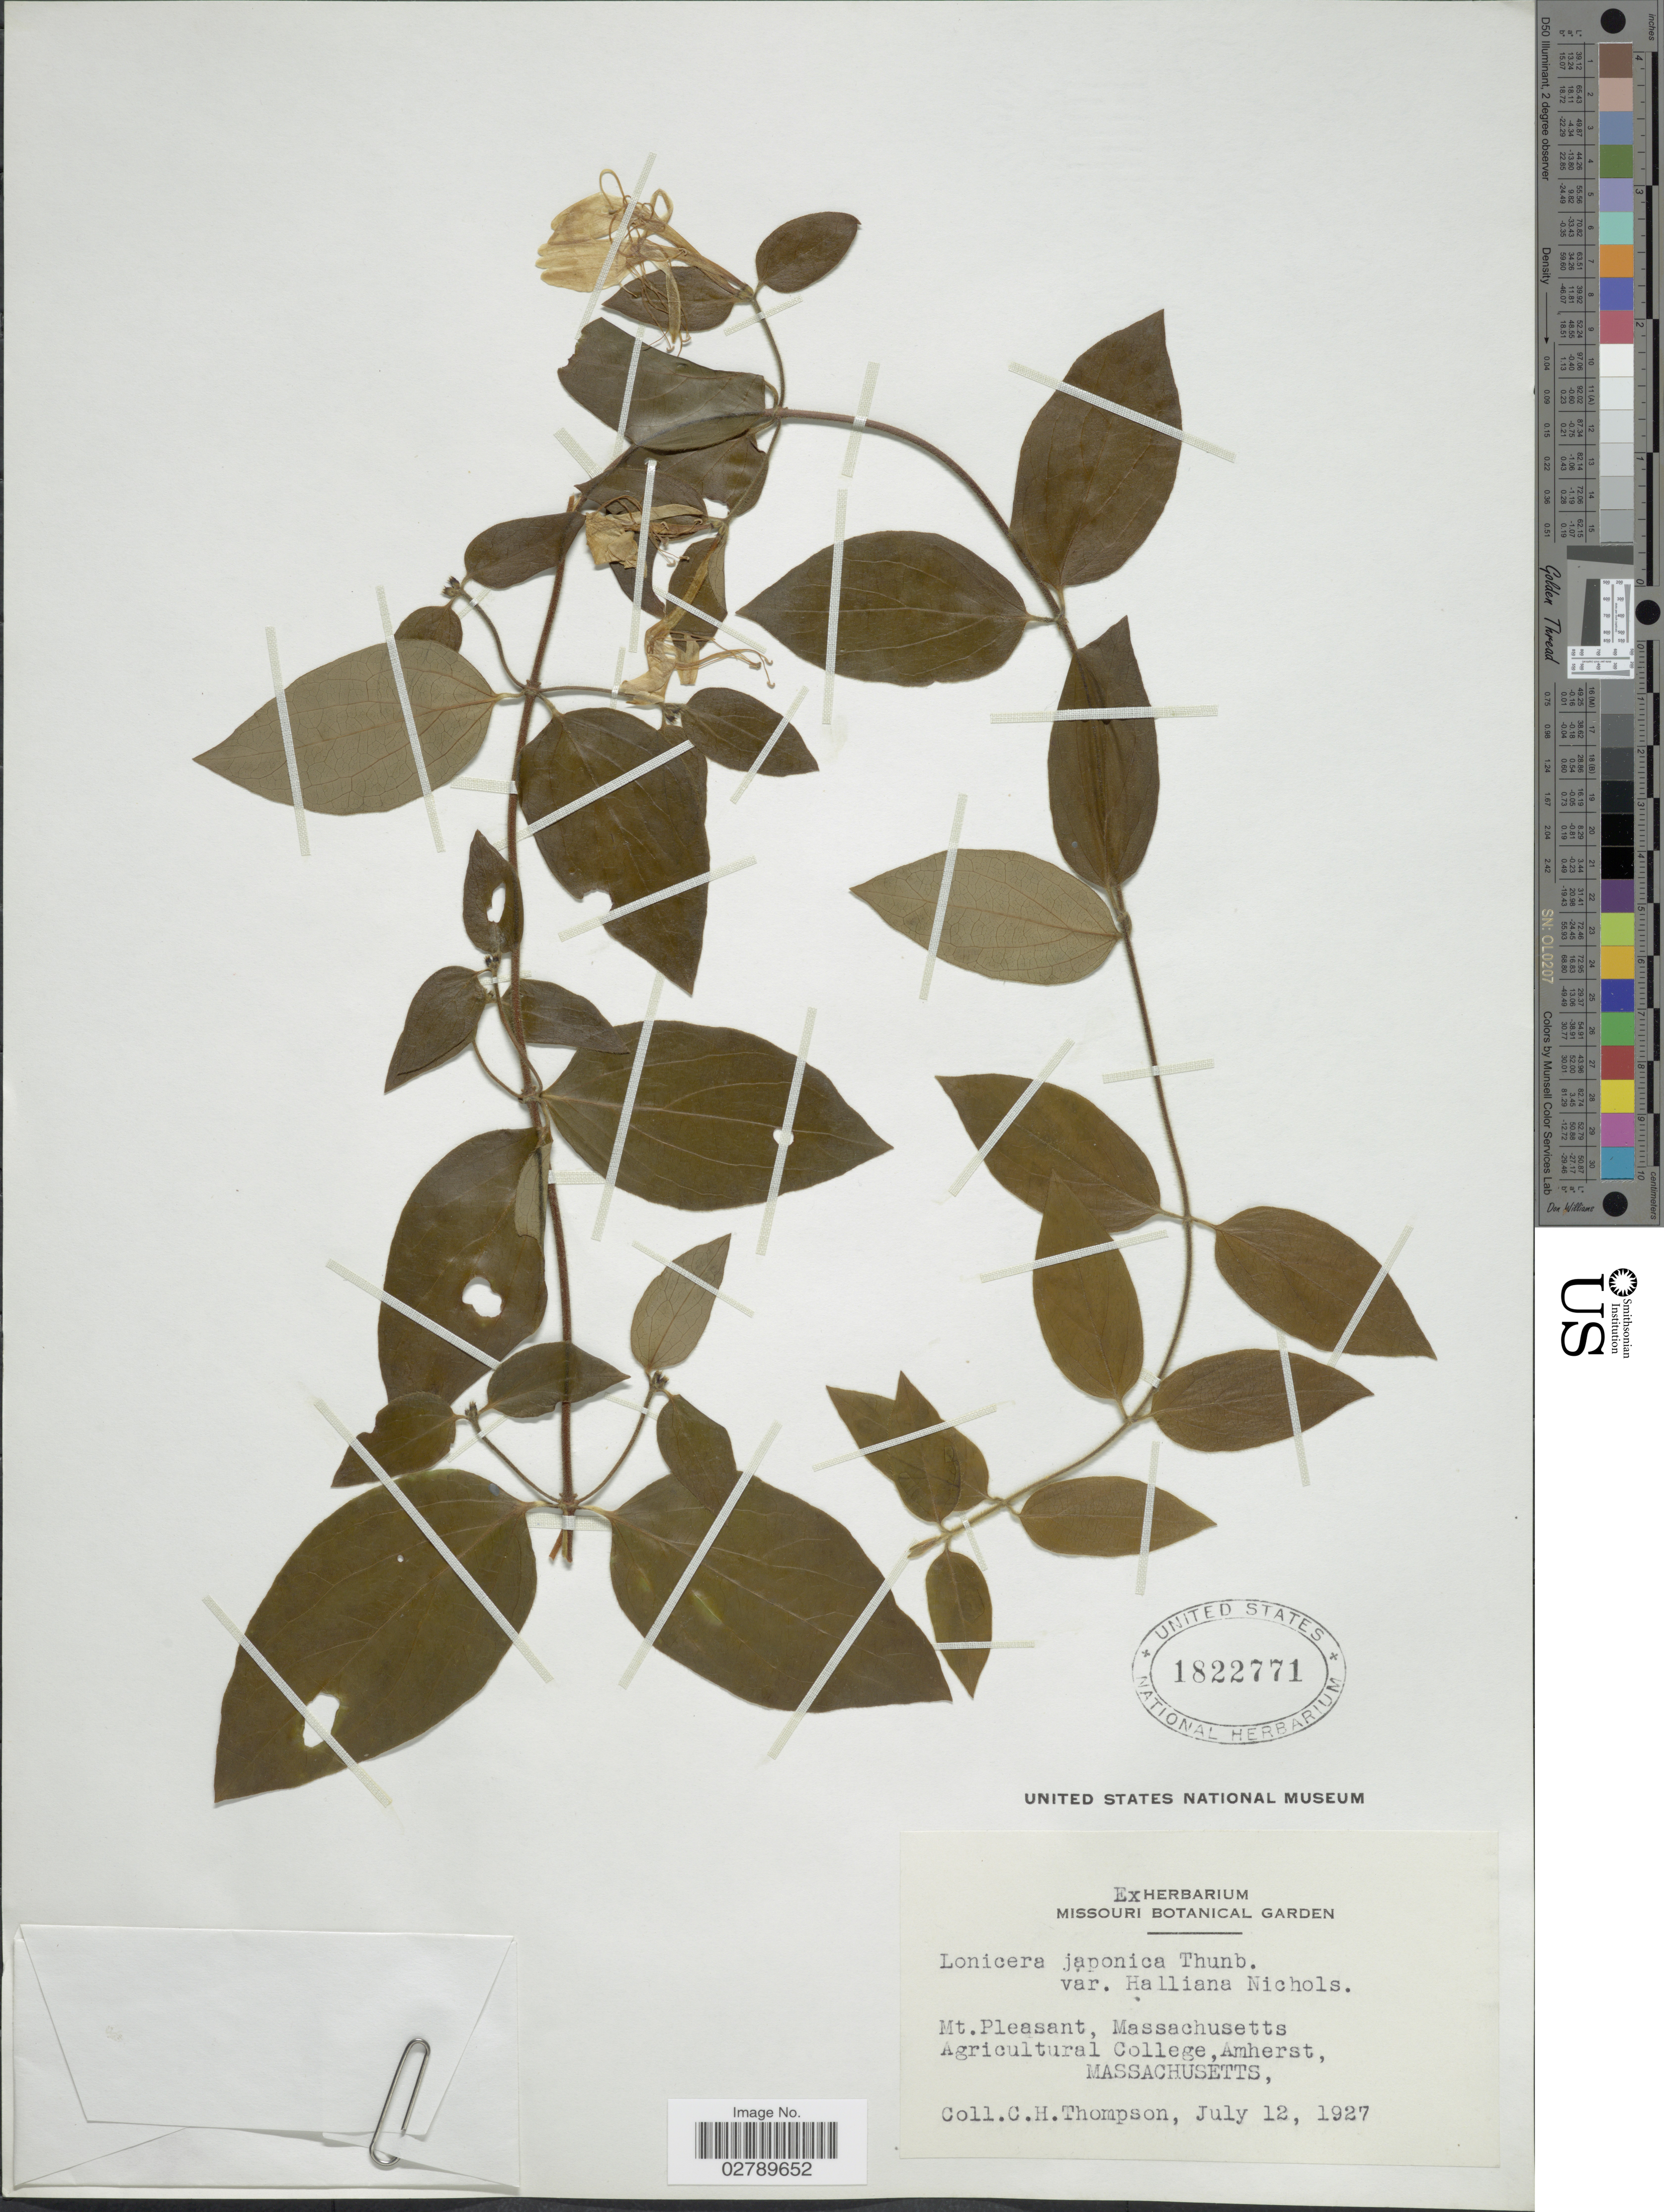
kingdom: Plantae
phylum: Tracheophyta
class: Magnoliopsida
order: Dipsacales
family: Caprifoliaceae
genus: Lonicera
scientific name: Lonicera japonica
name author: Thunb.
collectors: C. H. Thompson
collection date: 1927-07-12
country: United States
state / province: Massachusetts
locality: Mt. Pleasant, Massachusetts Agricultural College, Amherst.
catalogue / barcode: US 1822771